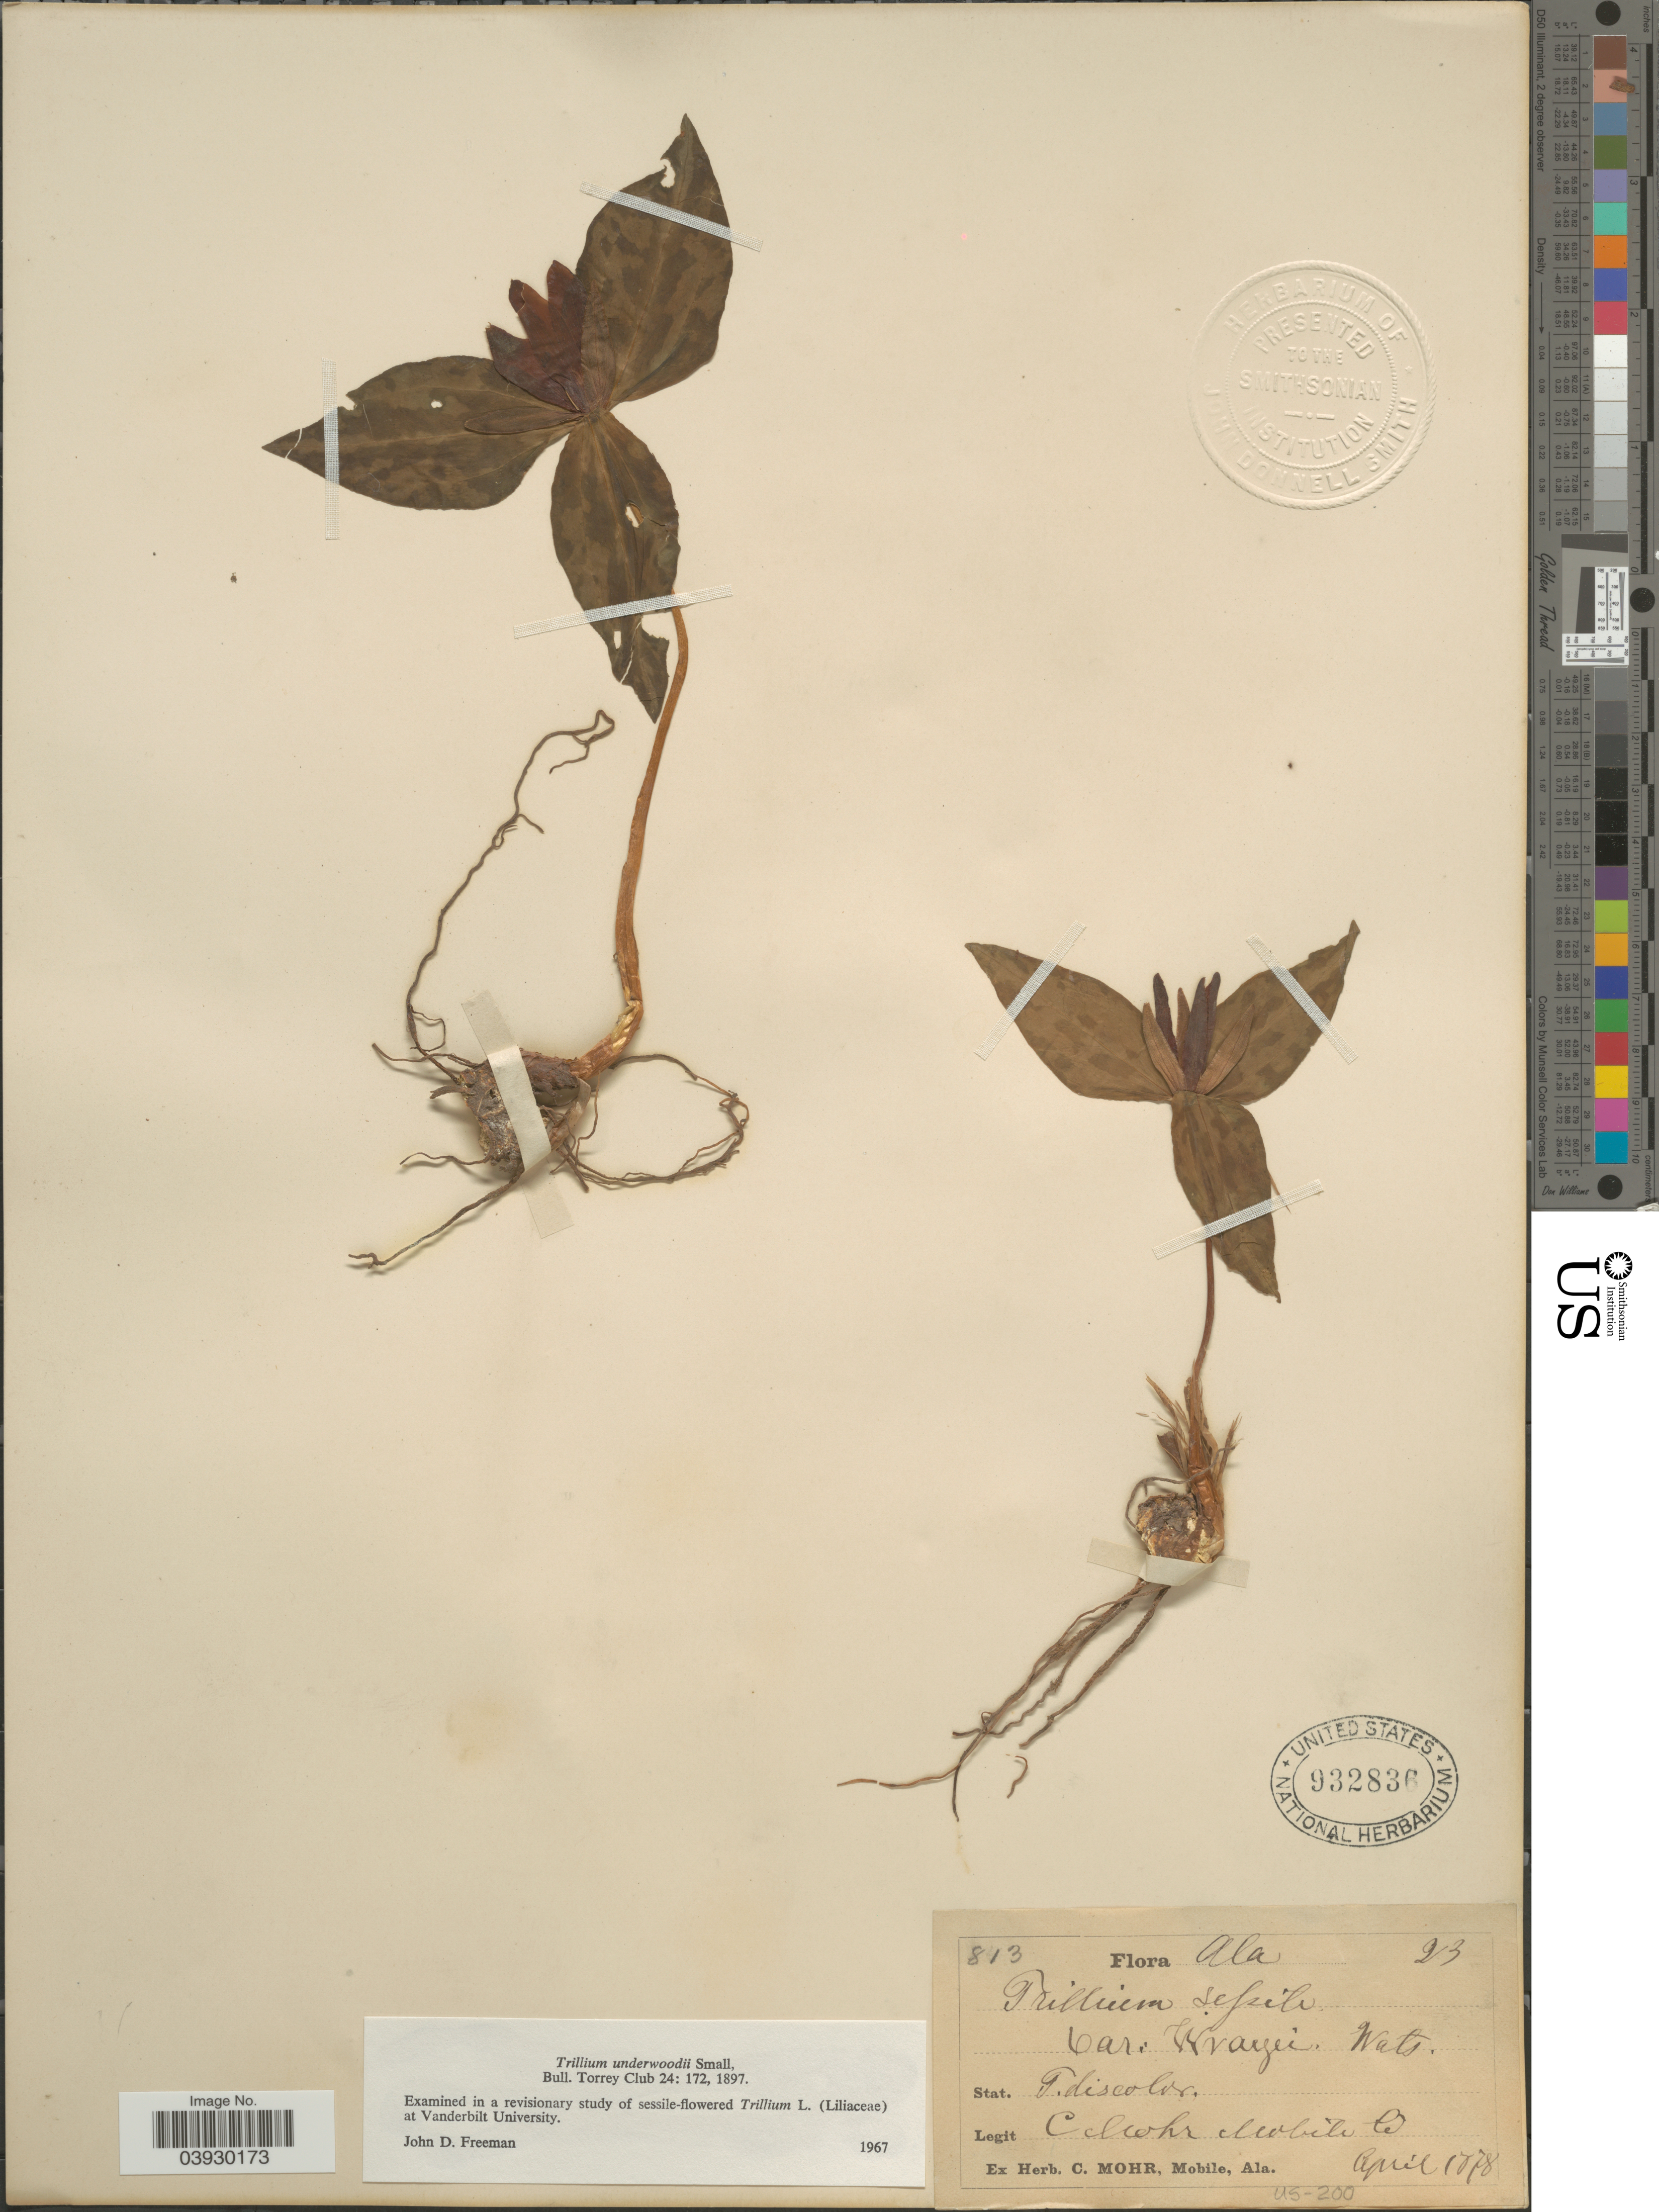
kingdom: Plantae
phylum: Tracheophyta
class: Liliopsida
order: Liliales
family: Melanthiaceae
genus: Trillium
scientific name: Trillium underwoodii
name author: Small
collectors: Mohr, C. T. (herbarium)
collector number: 813/23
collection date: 1878-04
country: United States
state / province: Alabama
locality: Mobile Co.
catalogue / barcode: US 932836